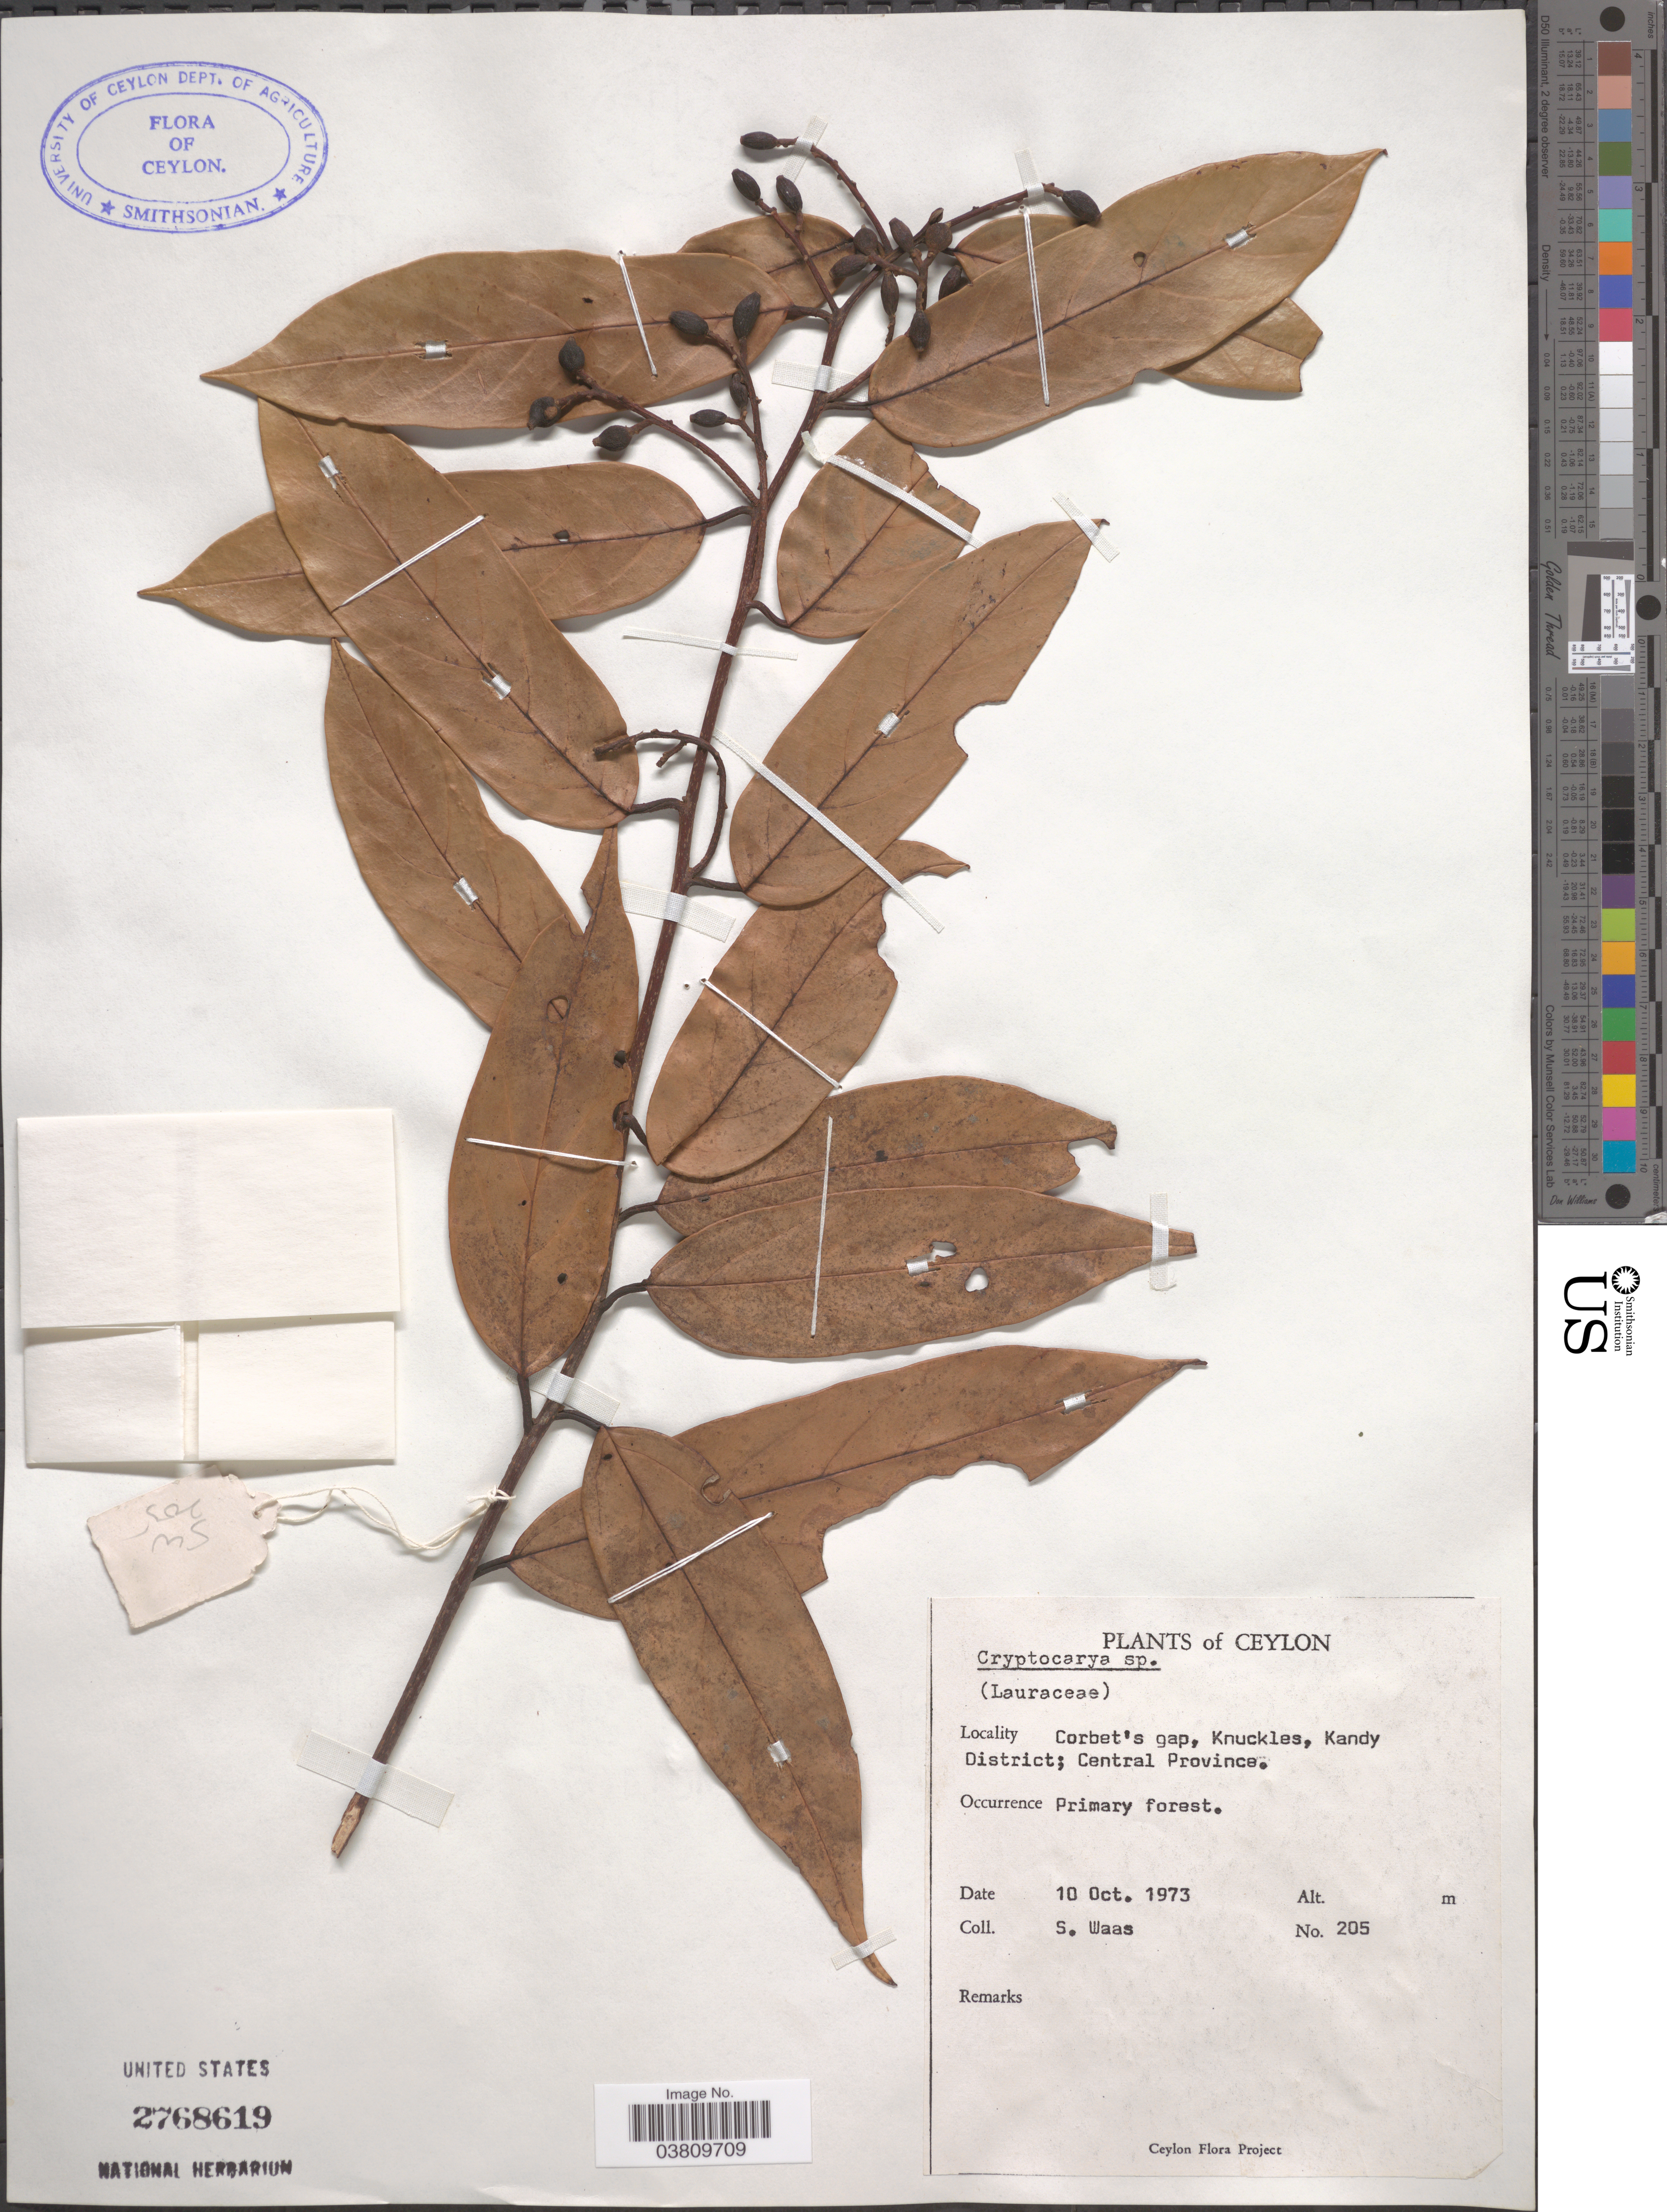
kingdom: Plantae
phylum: Tracheophyta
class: Magnoliopsida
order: Laurales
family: Lauraceae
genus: Cryptocarya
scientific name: Cryptocarya sp.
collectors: S. Waas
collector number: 205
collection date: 1973-10-10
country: Sri Lanka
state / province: Central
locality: Ceylon. Corbet's gap, Knuckles, Kandy District.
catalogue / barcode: US 2768619